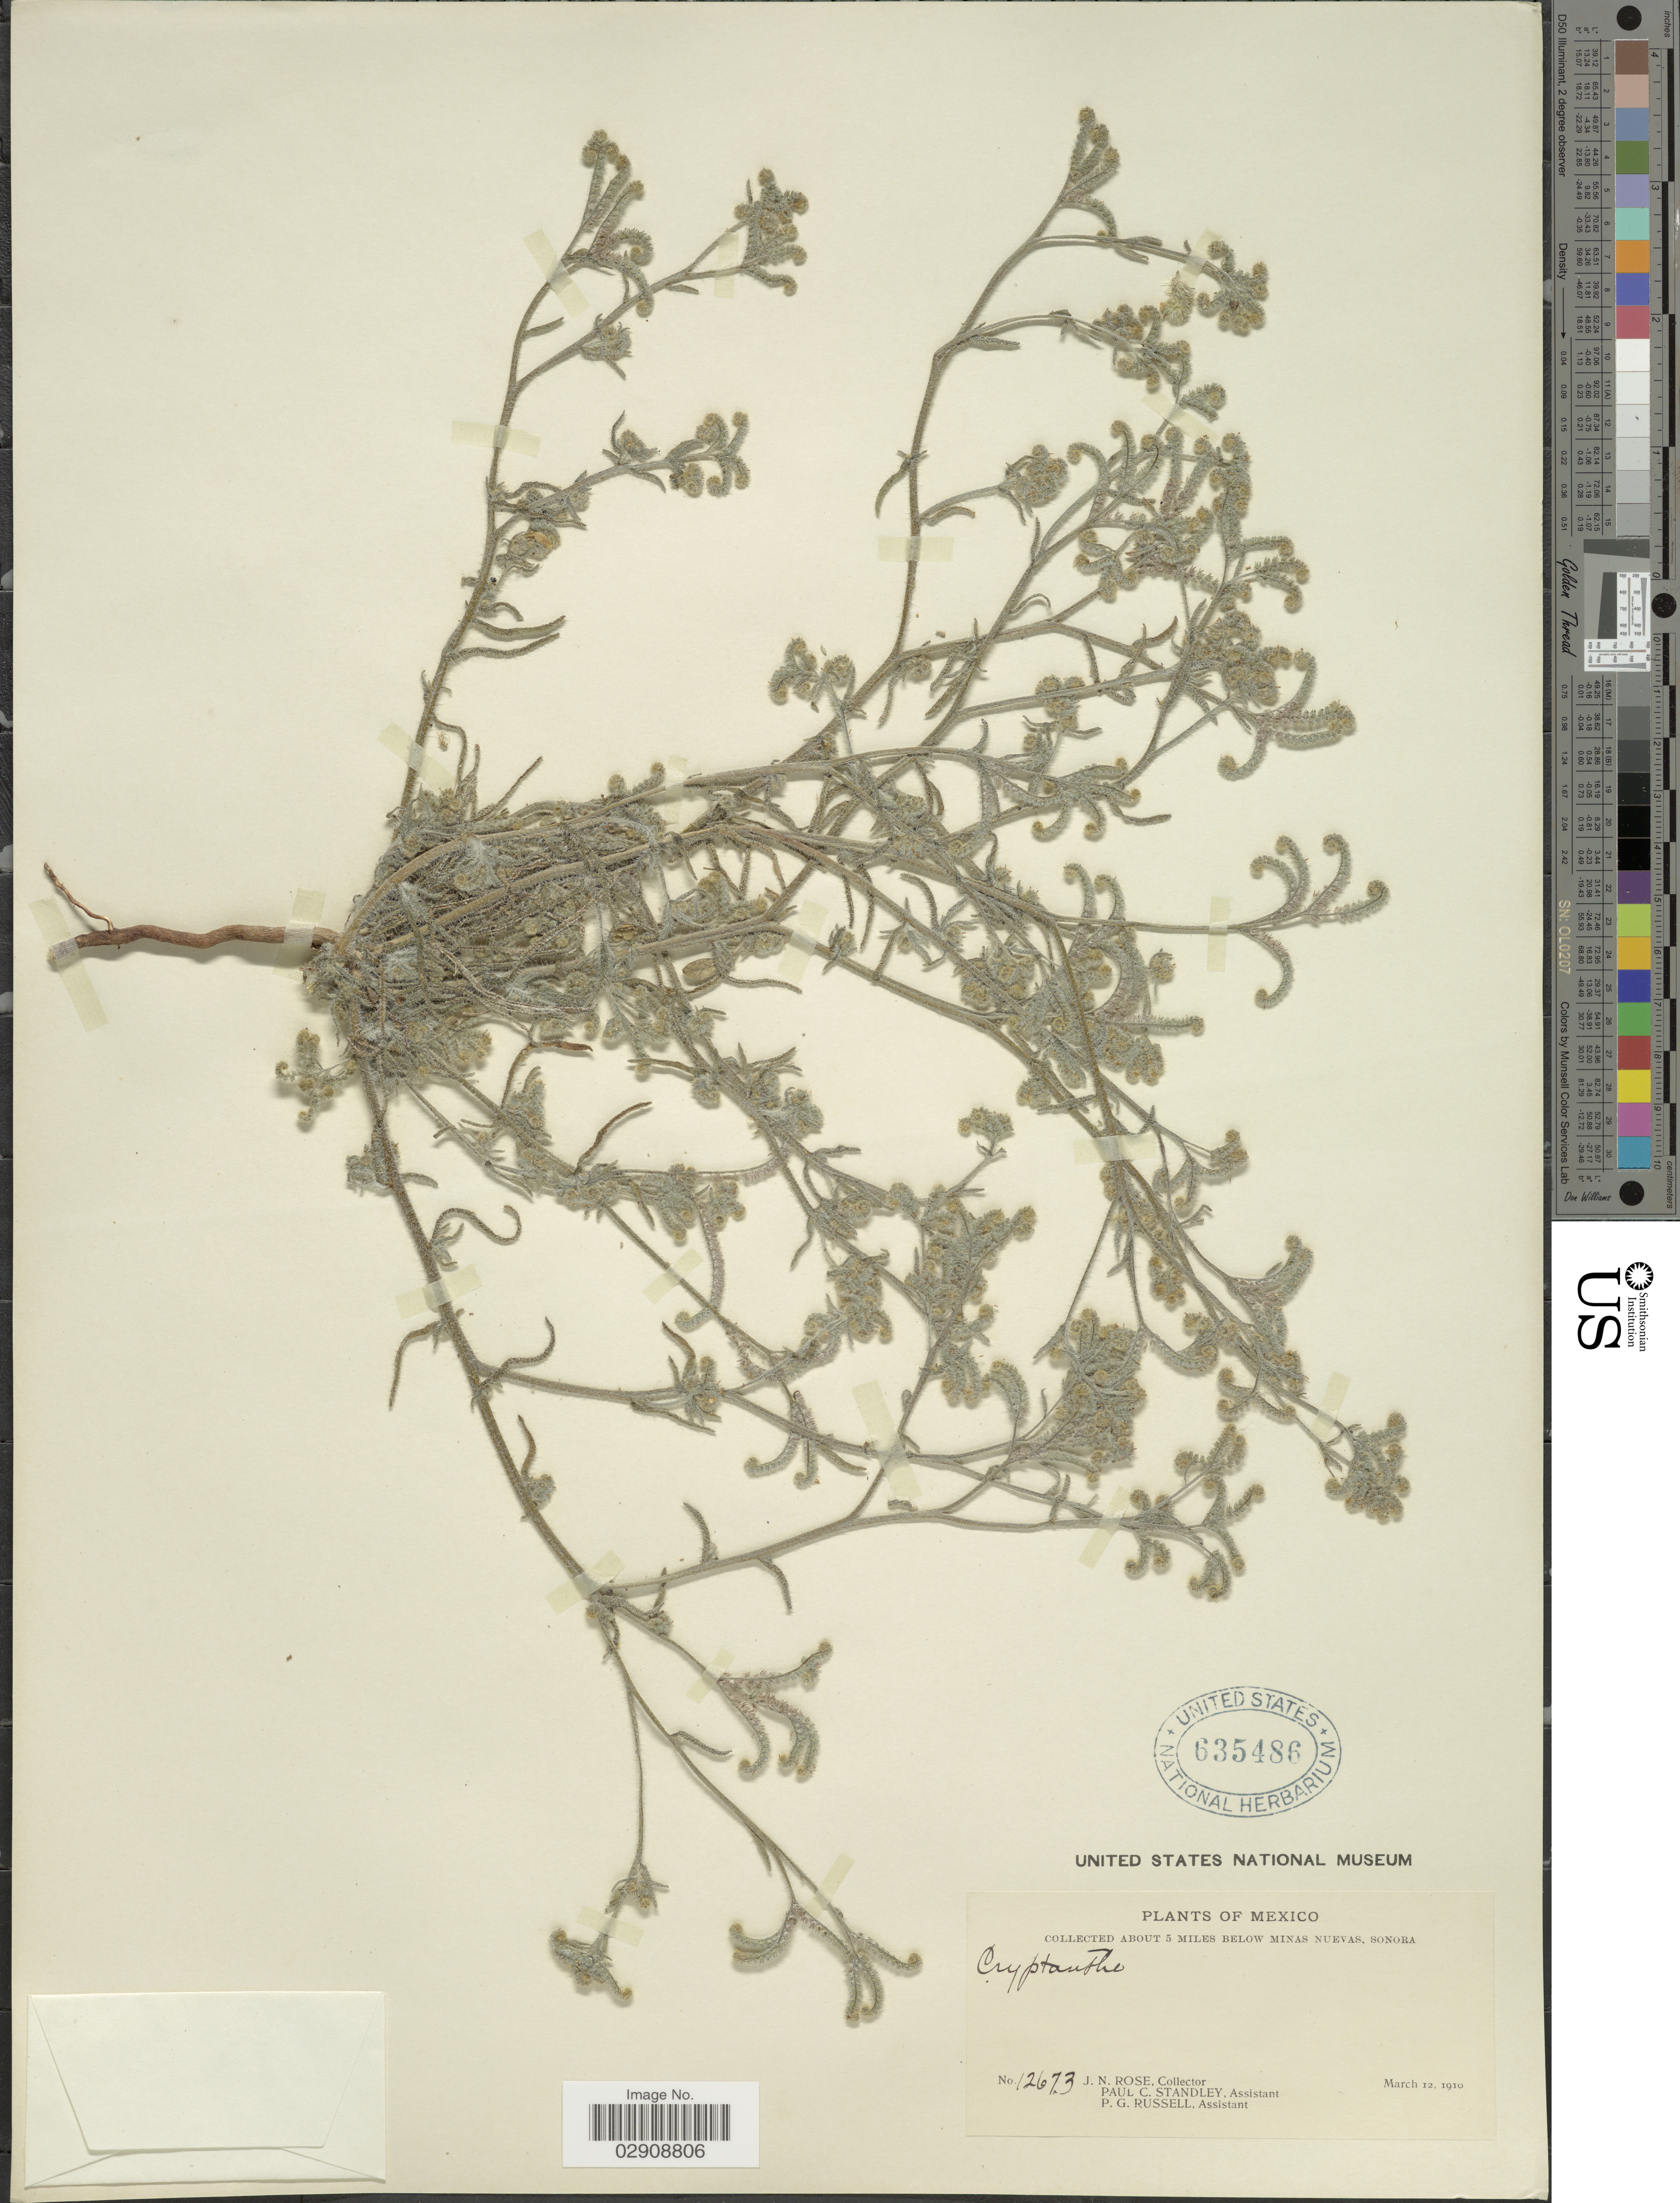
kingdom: Plantae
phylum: Tracheophyta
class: Magnoliopsida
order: Boraginales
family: Boraginaceae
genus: Cryptantha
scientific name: Cryptantha sp.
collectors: J. N. Rose, P. C. Standley & P. G. Russell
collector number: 12673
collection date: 1910-03-12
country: Mexico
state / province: Sonora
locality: Collected about 5 miles below Minas Nuevas.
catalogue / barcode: US 635486